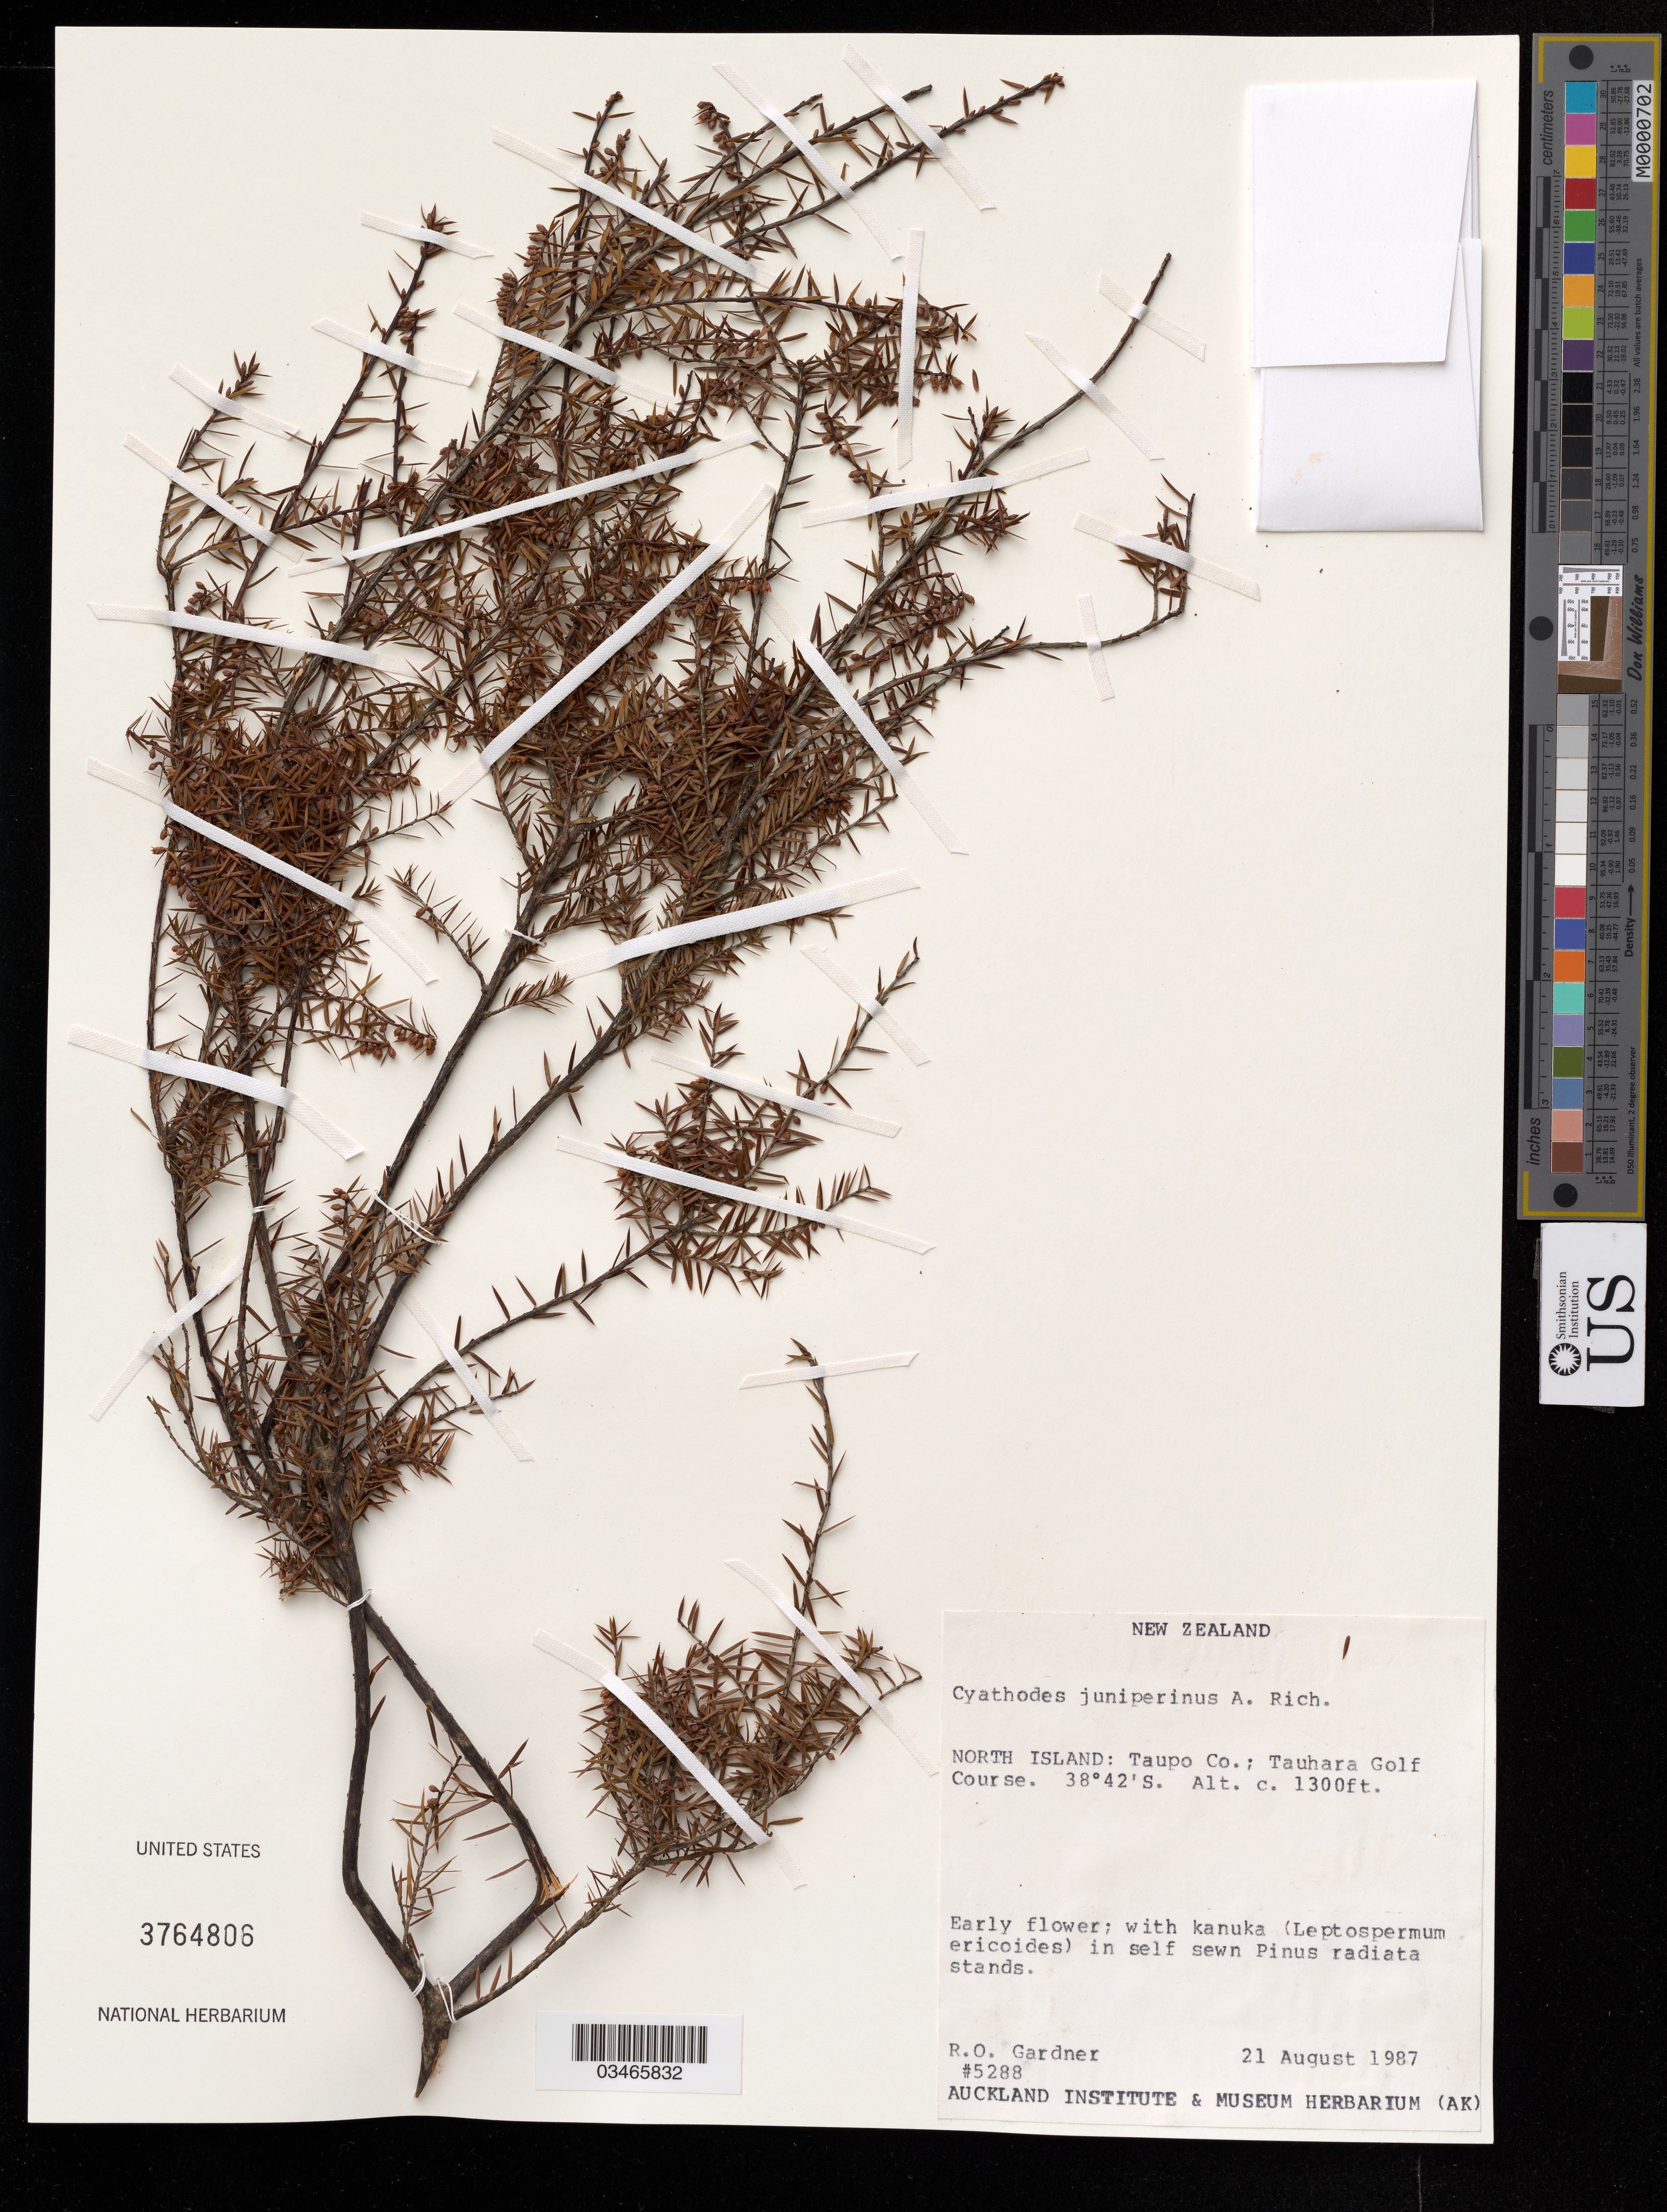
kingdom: Plantae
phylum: Tracheophyta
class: Magnoliopsida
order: Ericales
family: Ericaceae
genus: Cyathodes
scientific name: Cyathodes juniperinus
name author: (J.R. Forst. & G. Forst.) Druce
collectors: R. Gardner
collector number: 5288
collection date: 1987-08-21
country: New Zealand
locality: North Island: Taupo Co.; Tauhara Golf Course.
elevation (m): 396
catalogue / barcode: US 3764806